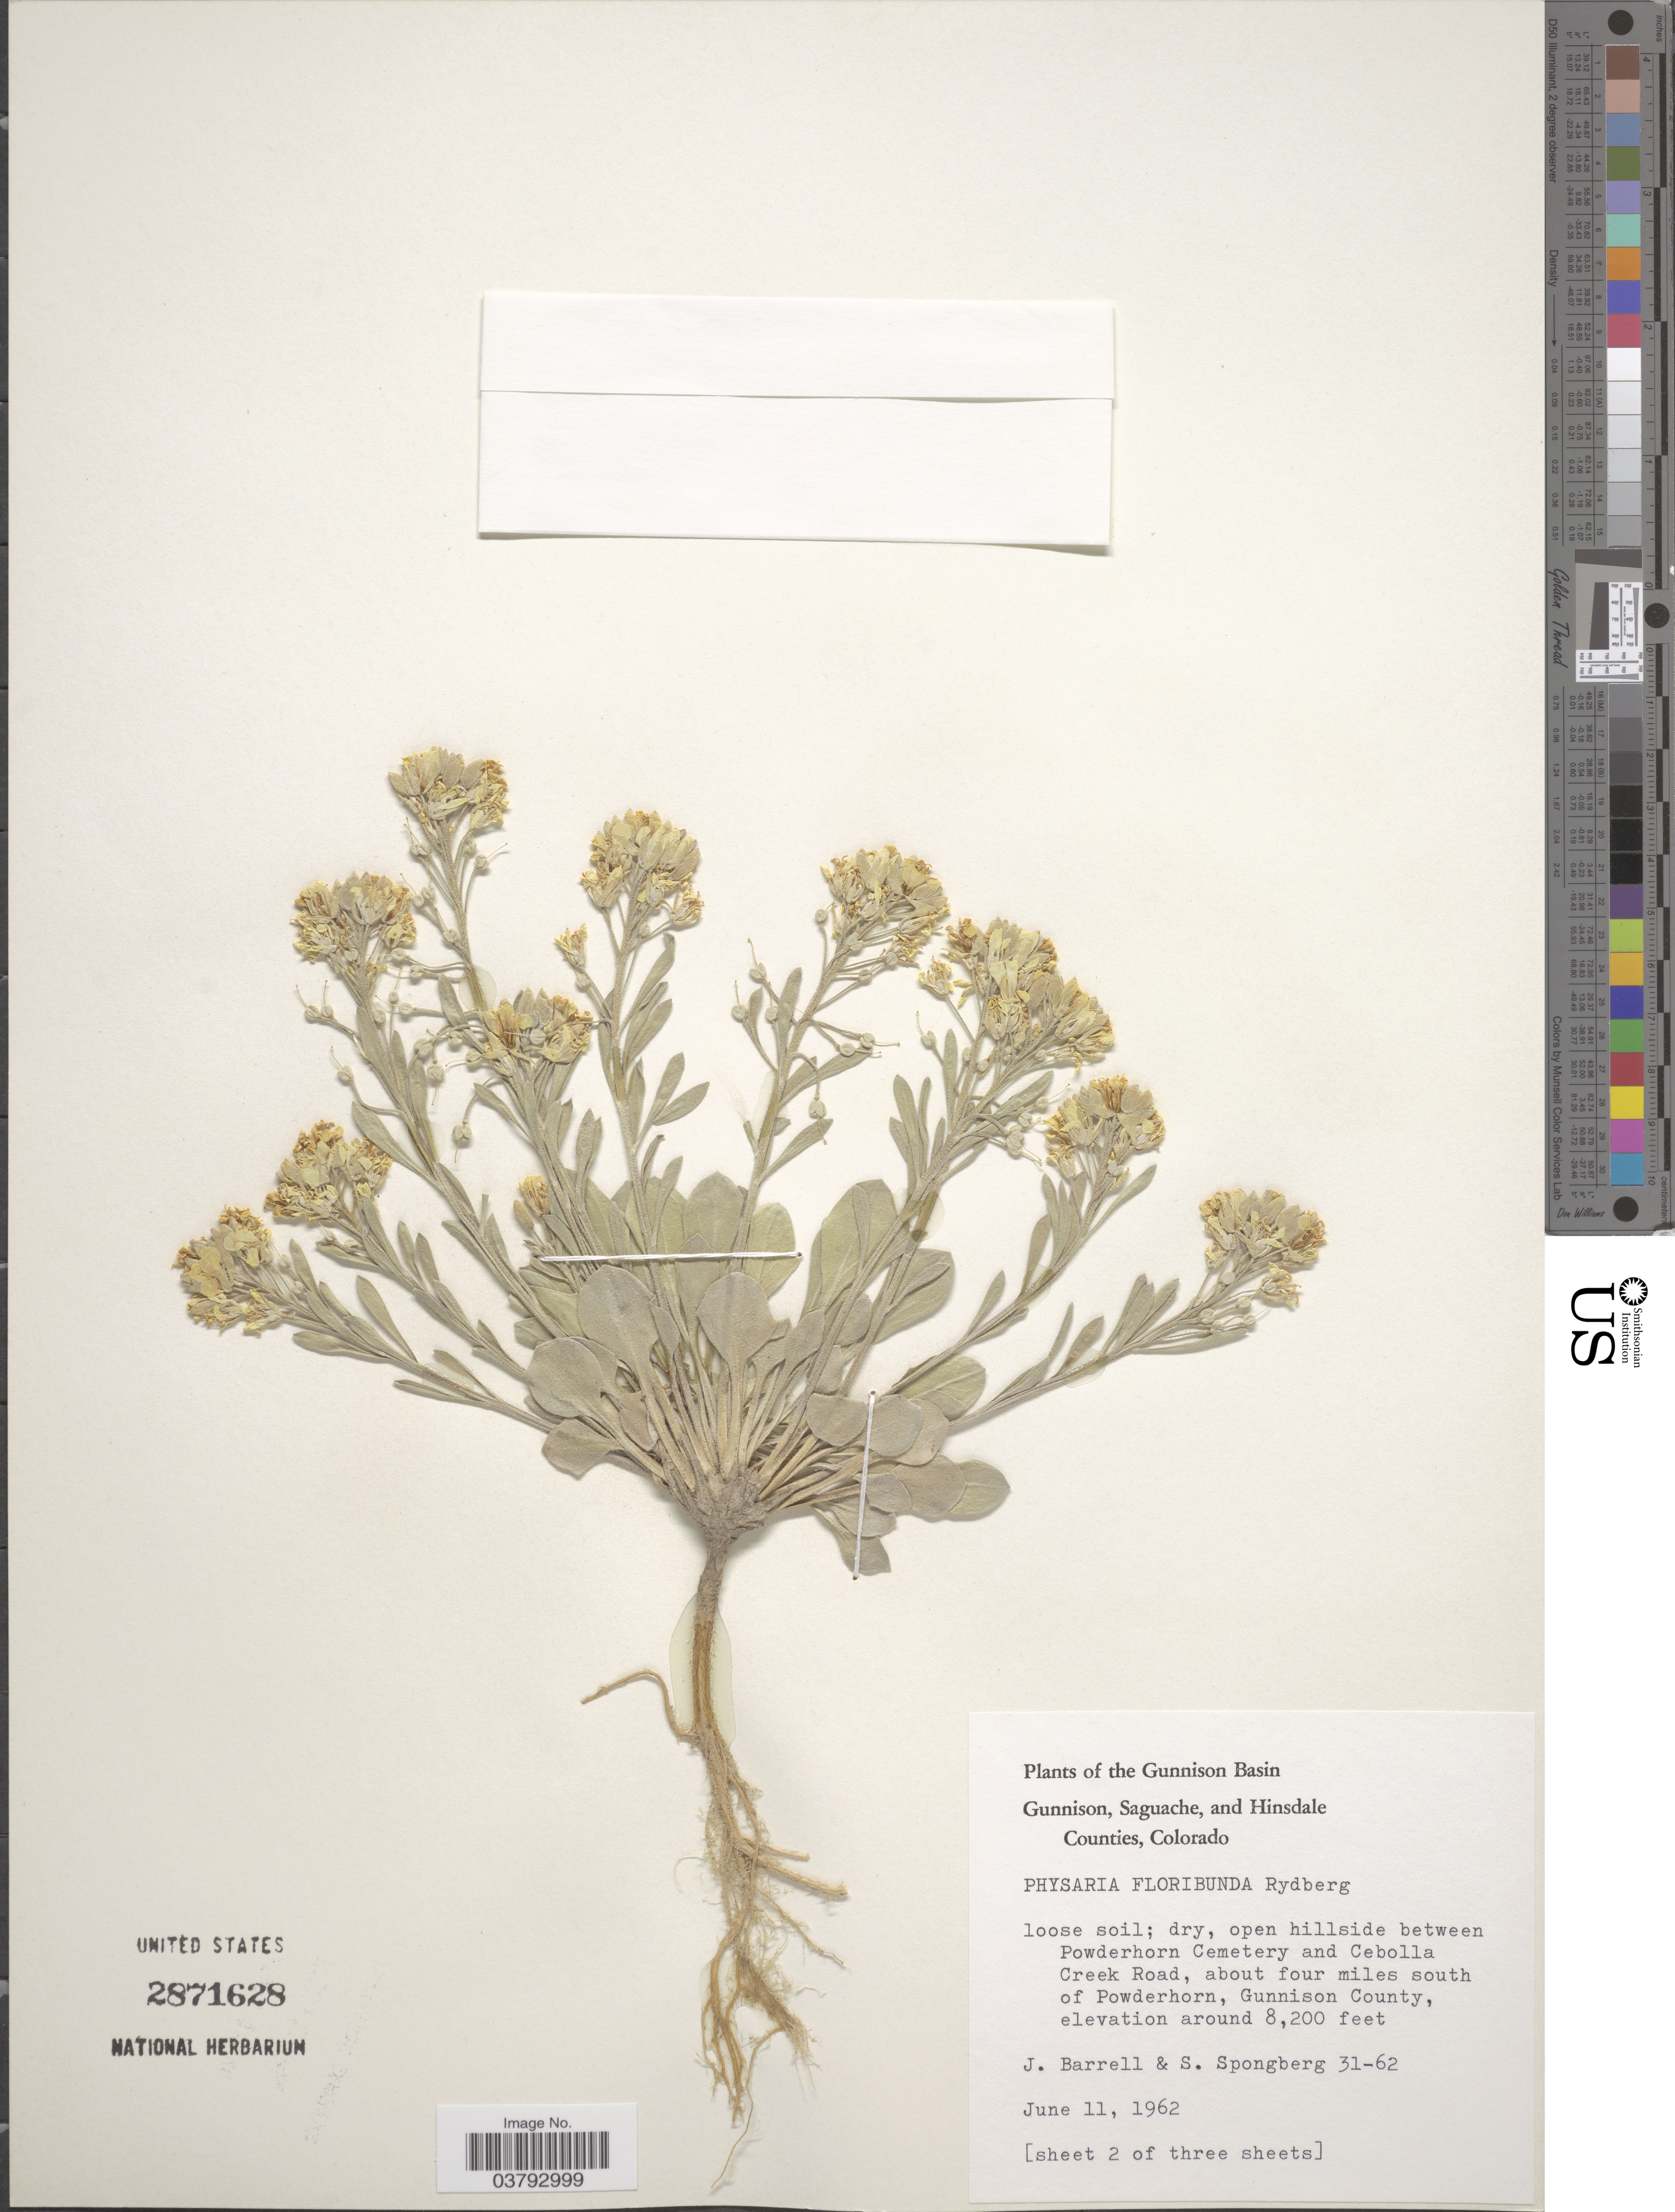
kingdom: Plantae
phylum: Tracheophyta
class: Magnoliopsida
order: Brassicales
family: Brassicaceae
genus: Physaria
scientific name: Physaria floribunda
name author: Rydb.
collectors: J. Barrell & S. A.Spongberg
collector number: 31-62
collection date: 1962-06-11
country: United States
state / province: Colorado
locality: The Gunnison Basin. Open hillside between Powderhorn Cemetery and Cebolla Creek Road, about four miles south of Powderhorn, Gunnison County.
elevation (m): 2499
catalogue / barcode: US 2871628